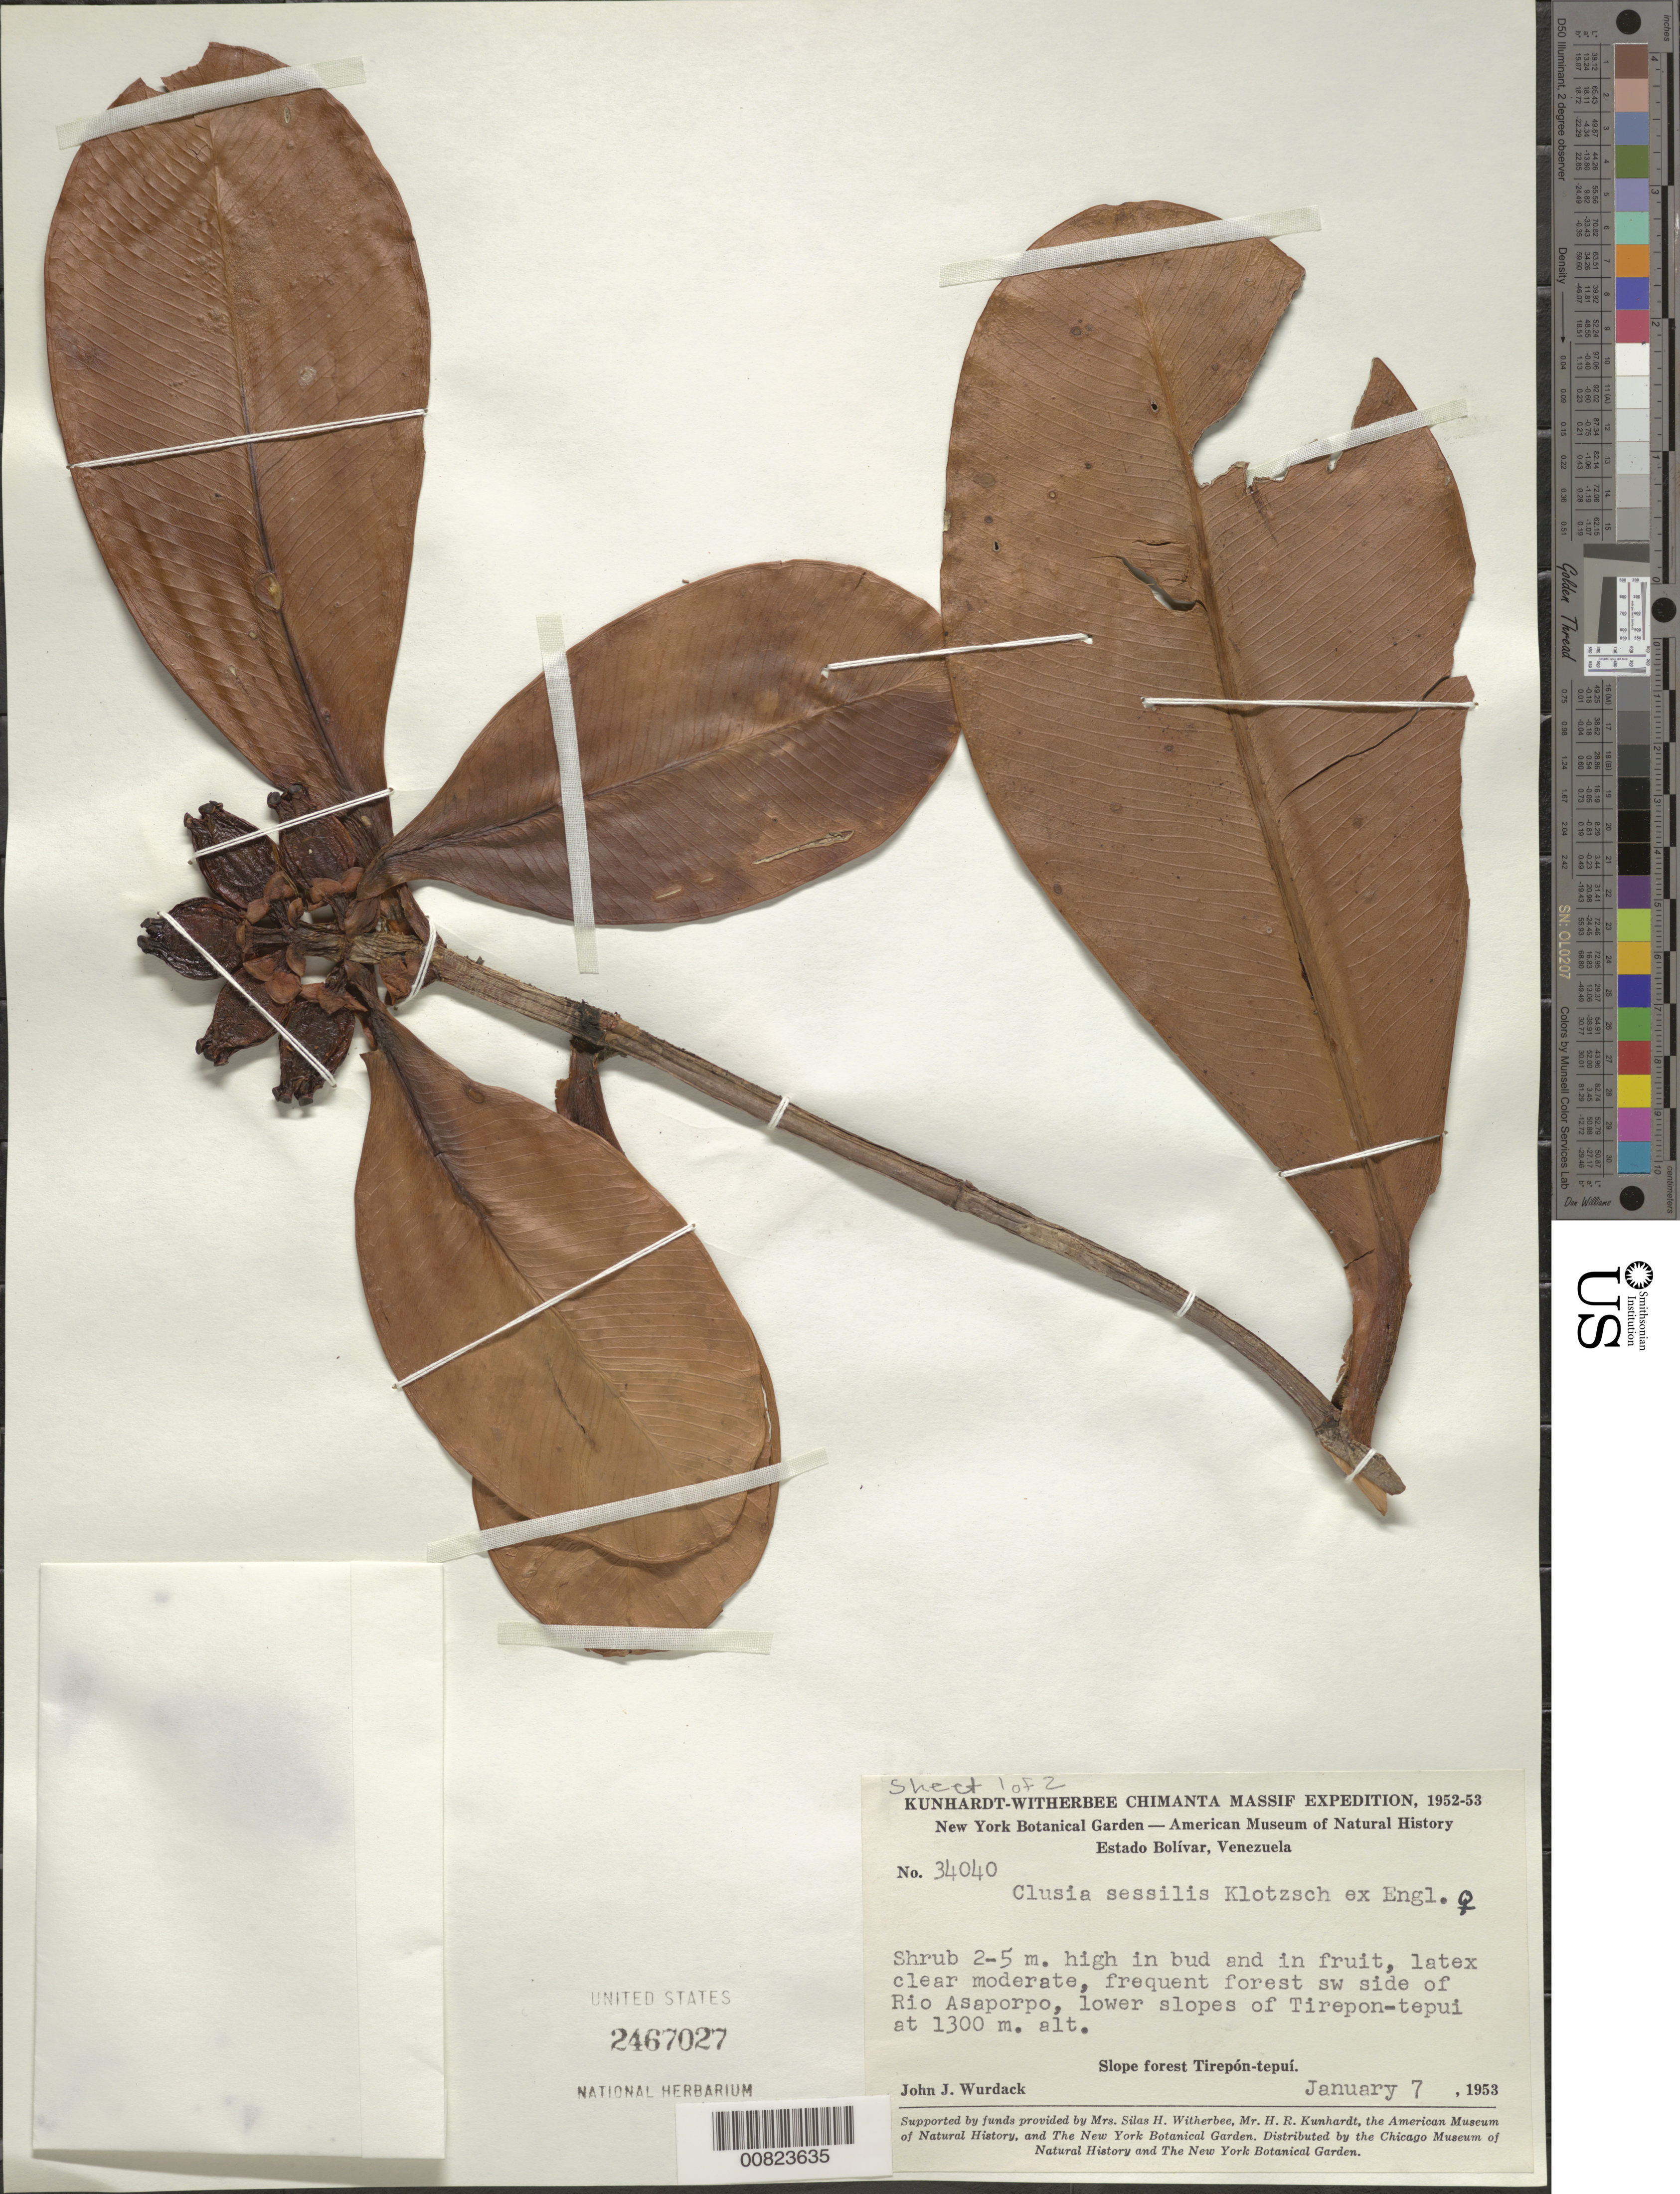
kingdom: Plantae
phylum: Tracheophyta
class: Magnoliopsida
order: Malpighiales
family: Clusiaceae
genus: Clusia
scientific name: Clusia sessilis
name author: Klotzsch ex Engl.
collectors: J. J. Wurdack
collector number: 34040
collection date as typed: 7-Jan-53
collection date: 1953-01-07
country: Venezuela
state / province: Bolívar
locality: Tirepón-tepuí, Río Asaporpo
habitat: Slope forest along river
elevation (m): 1300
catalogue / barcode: US 2467027